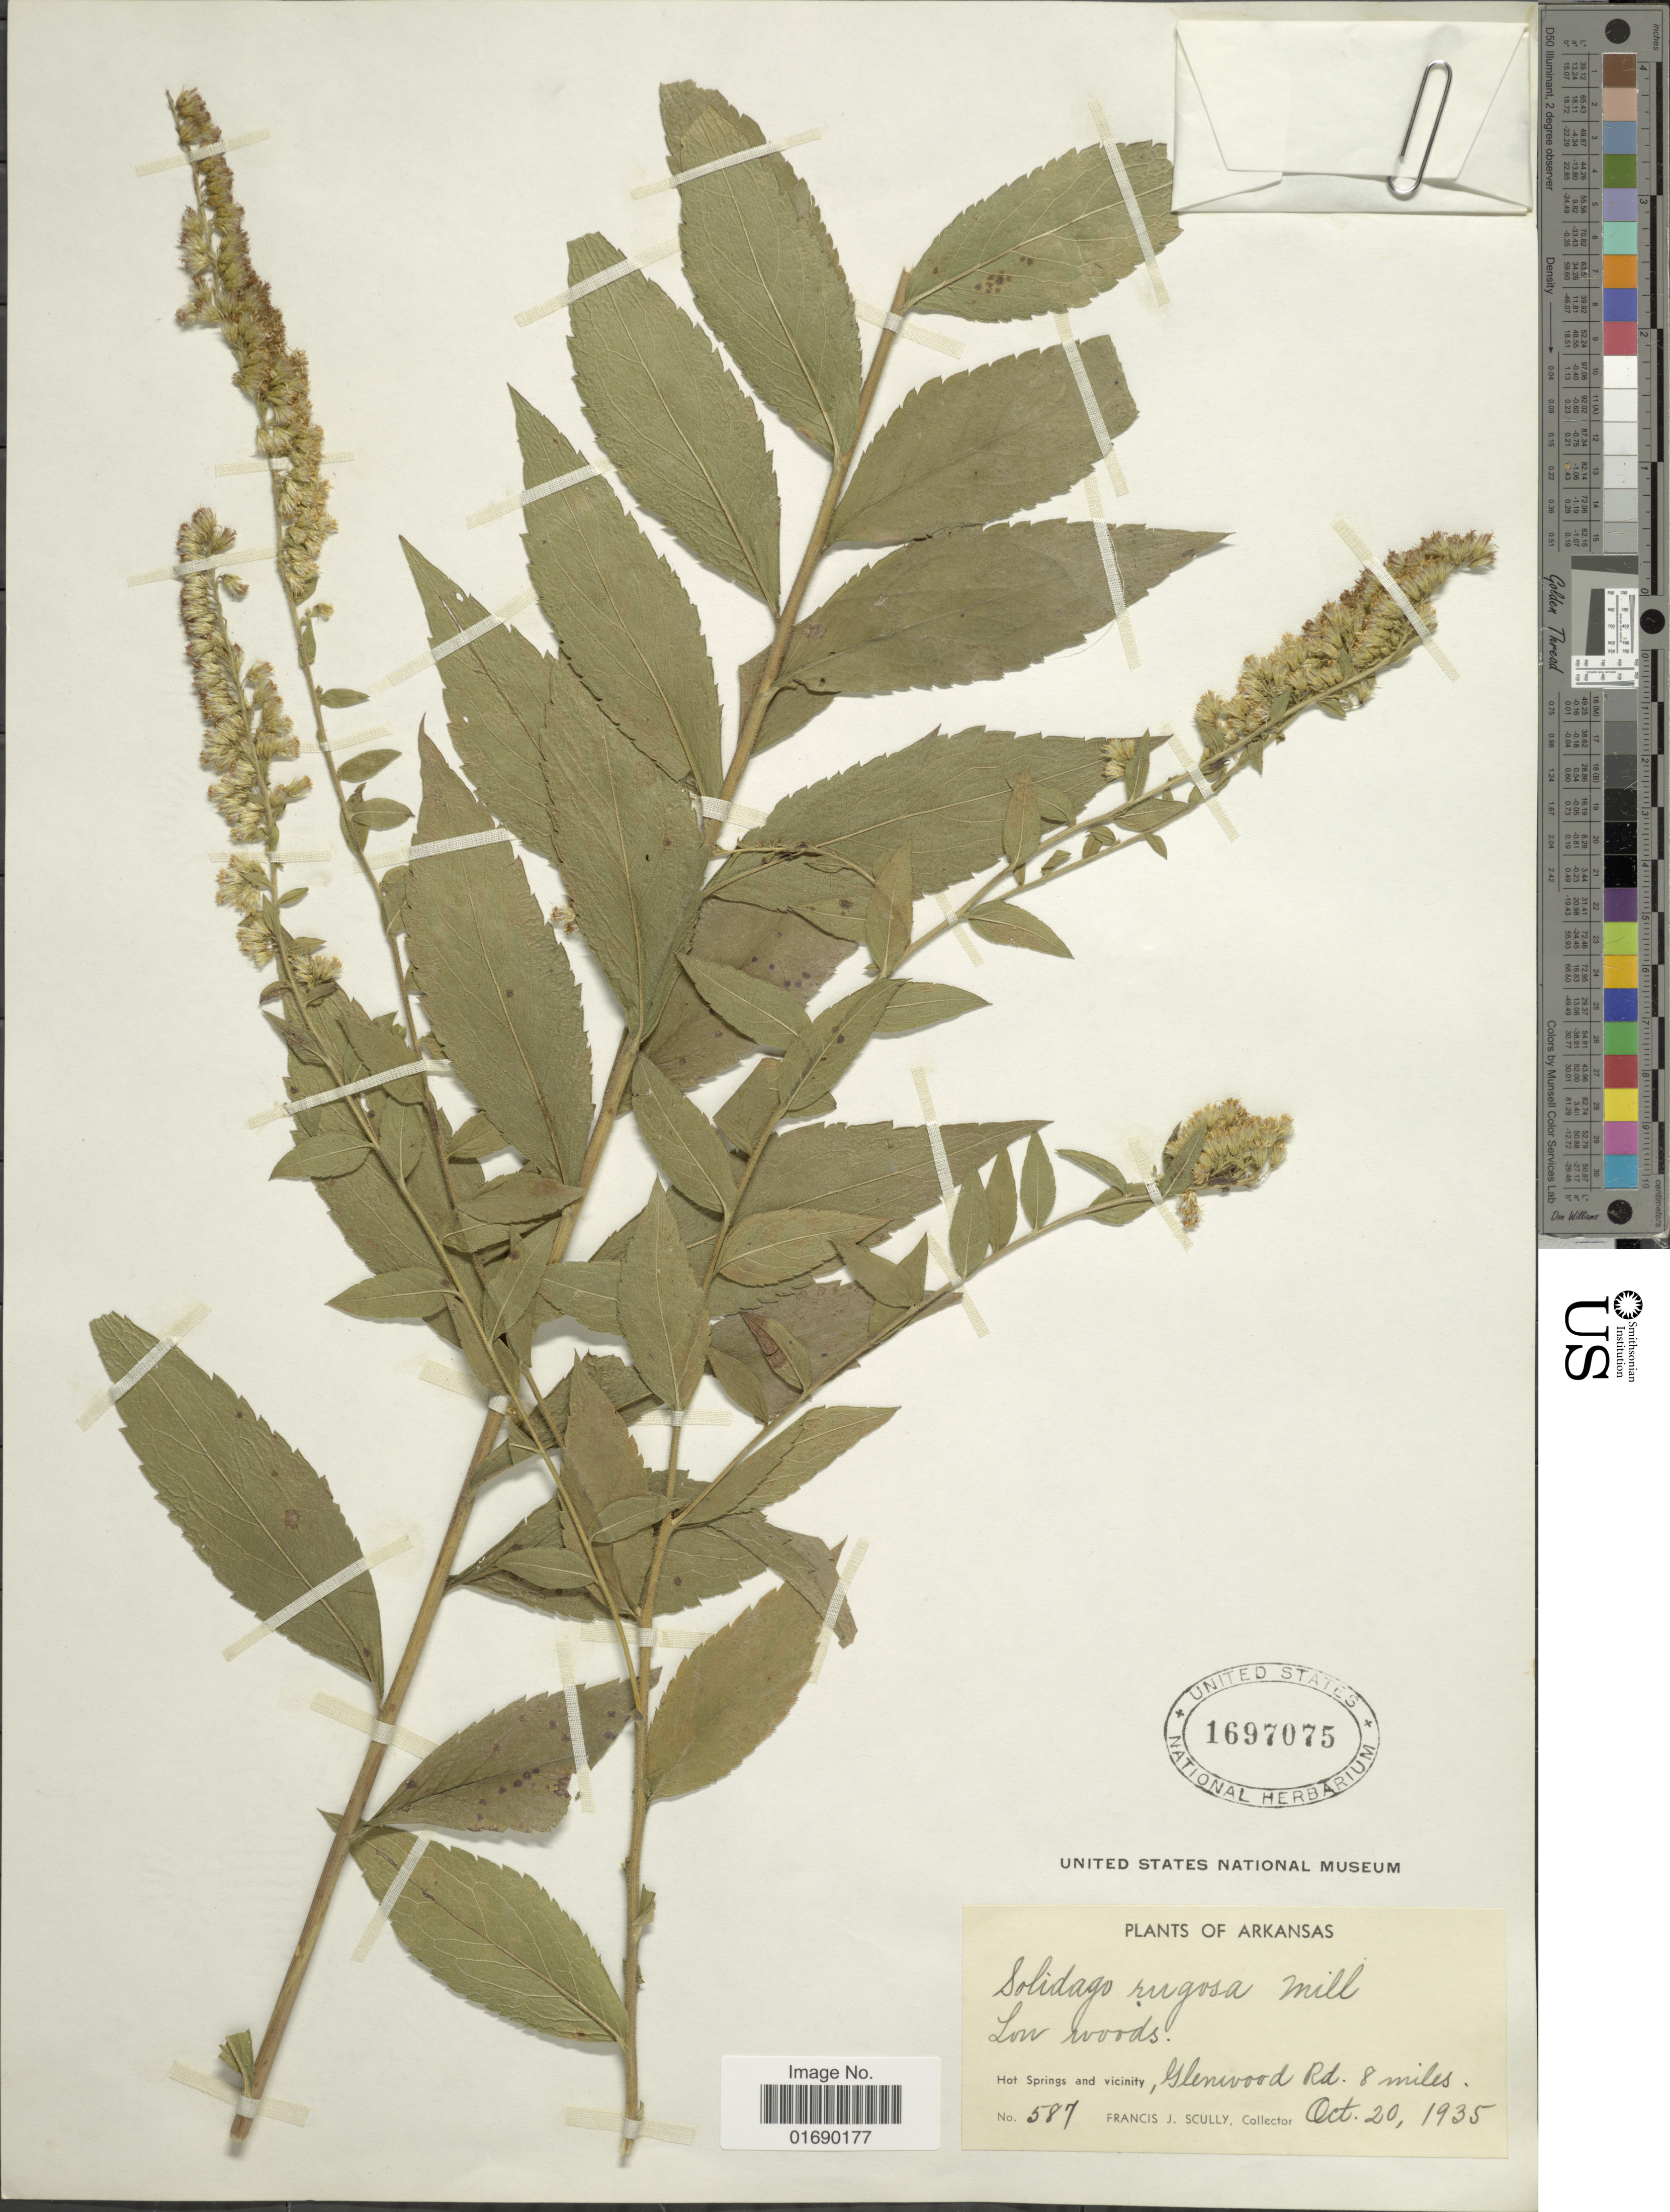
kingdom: Plantae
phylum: Tracheophyta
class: Magnoliopsida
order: Asterales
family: Asteraceae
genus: Solidago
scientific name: Solidago rugosa var. aspera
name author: (Aiton) Cronq.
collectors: F. J. Scully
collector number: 587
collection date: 1935-10-20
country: United States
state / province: Arkansas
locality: Low woods. Hot Springs and vicinity, Glenwood Rd. 8 miles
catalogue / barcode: US 1697075